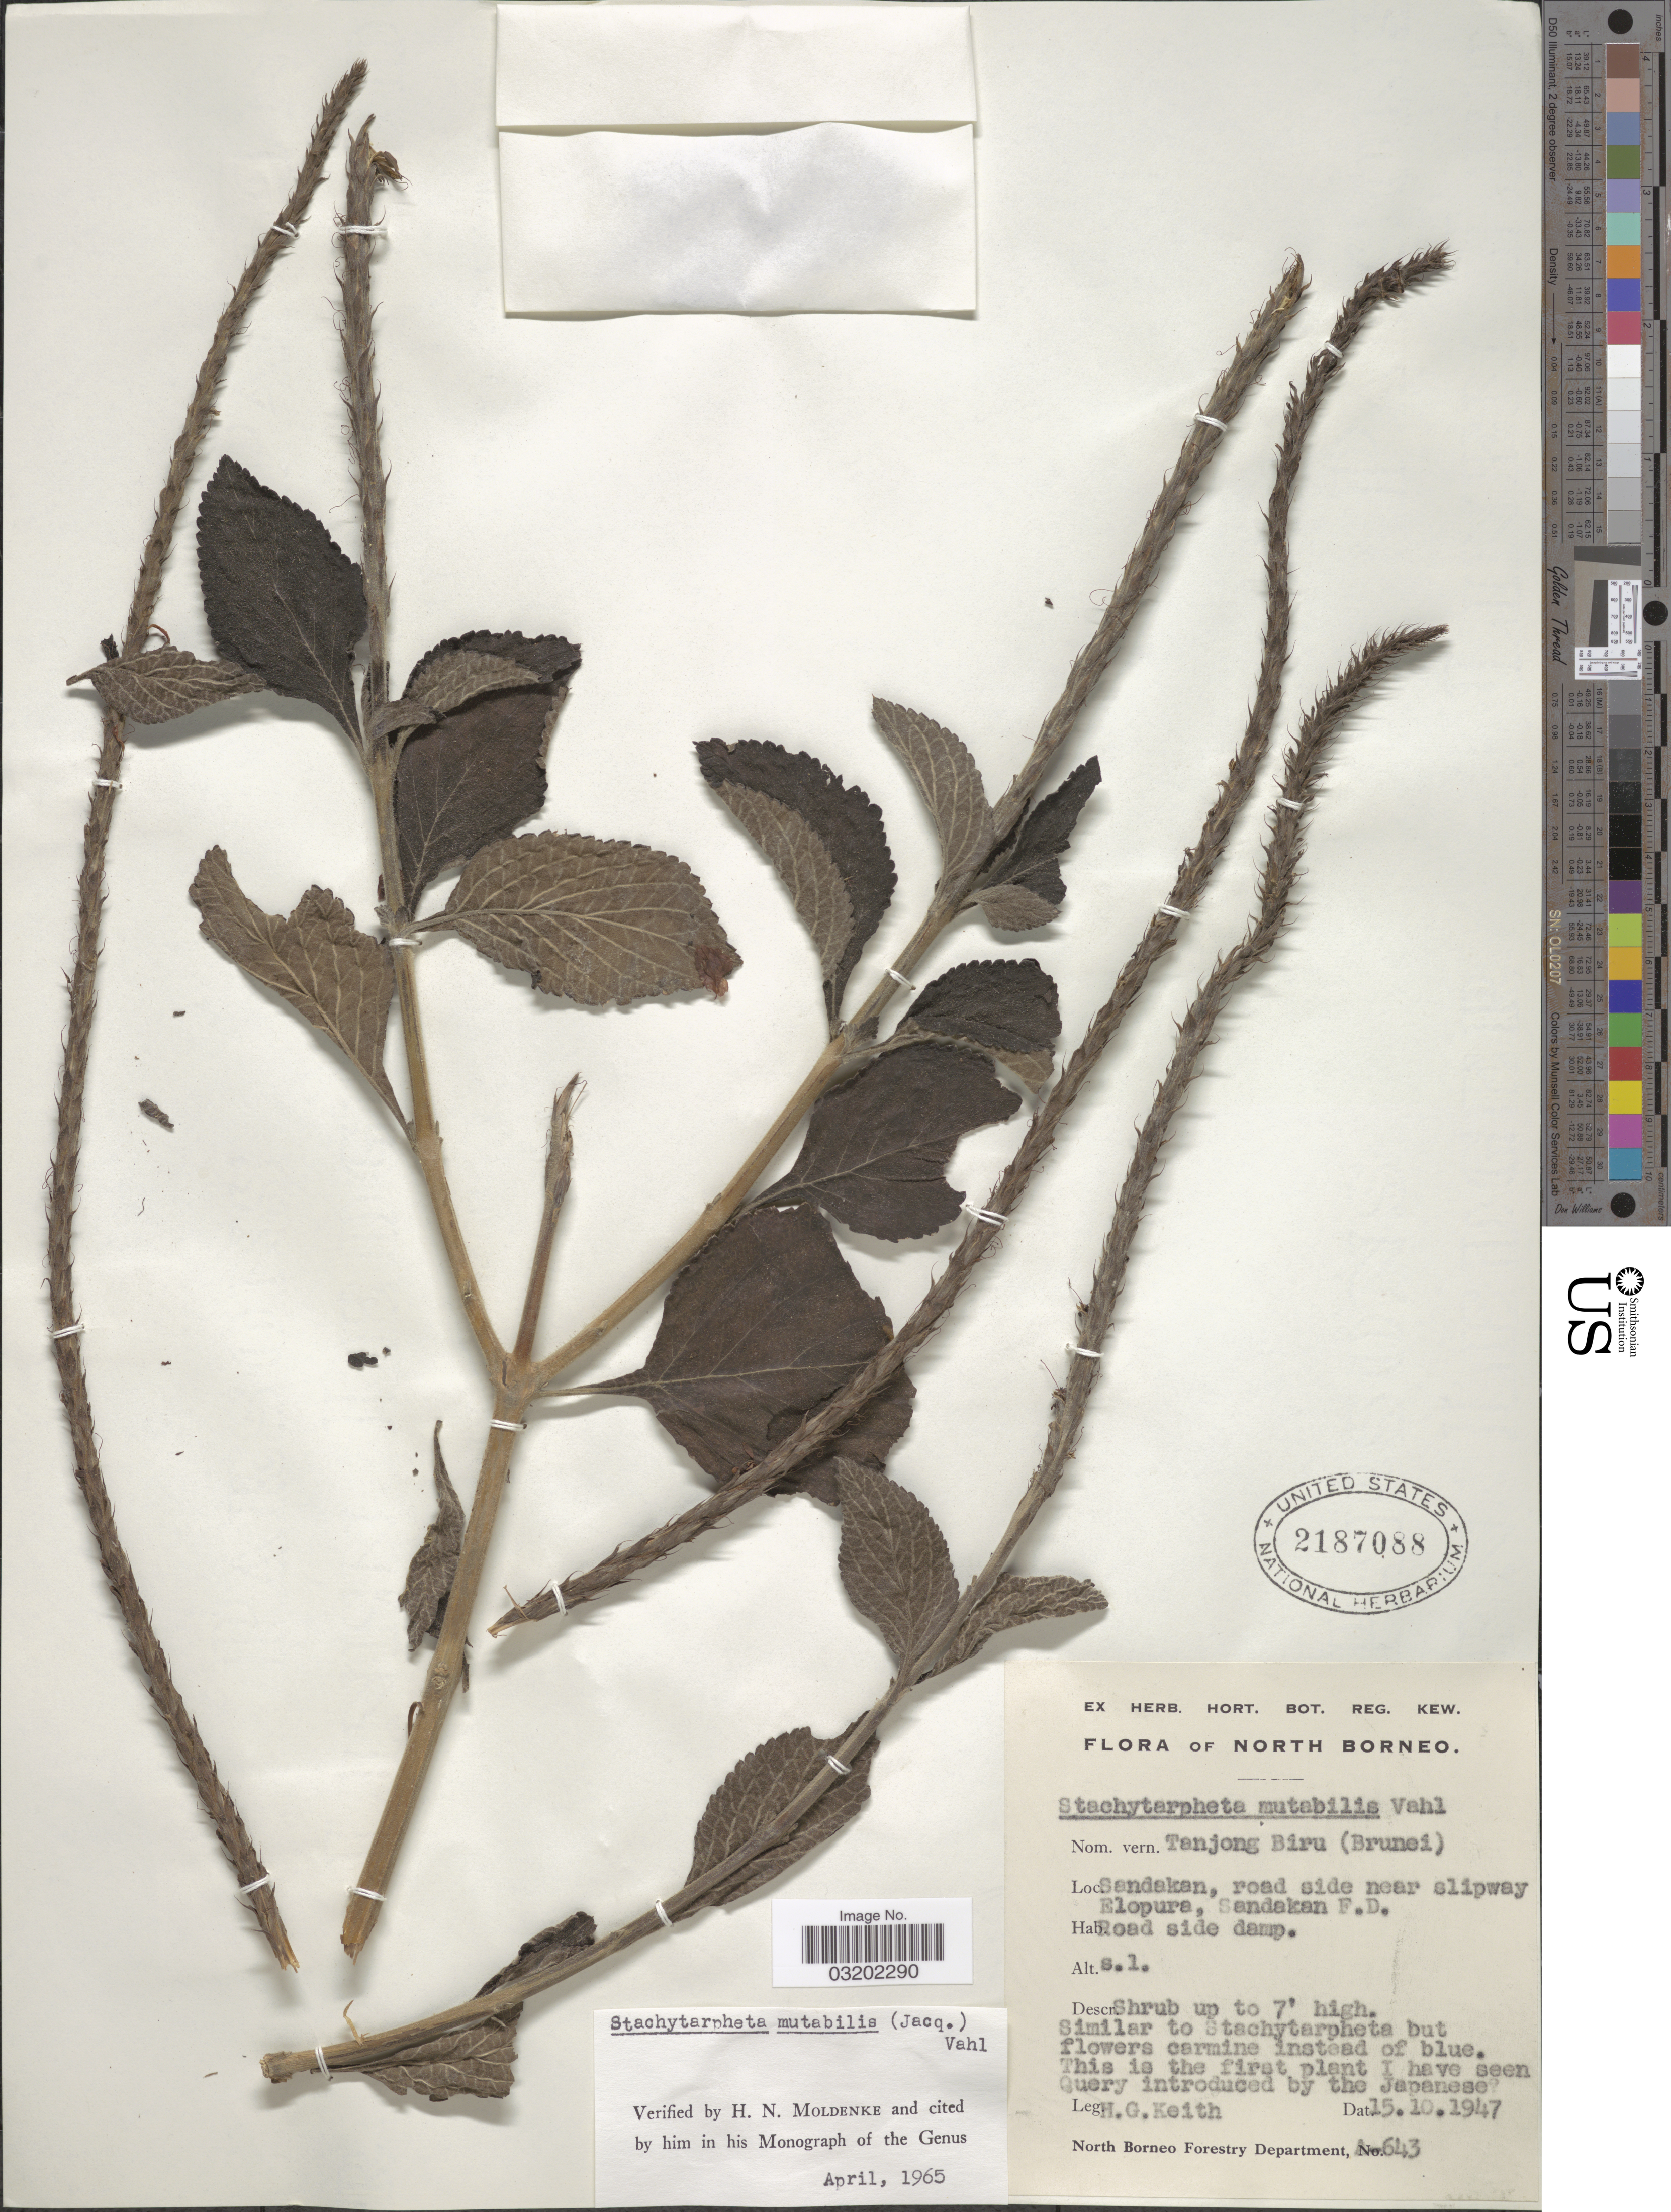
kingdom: Plantae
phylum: Tracheophyta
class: Magnoliopsida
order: Lamiales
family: Verbenaceae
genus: Stachytarpheta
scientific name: Stachytarpheta mutabilis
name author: (Jacq.) Vahl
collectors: H. Keith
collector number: A-643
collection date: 1947-10-15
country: Malaysia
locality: North Borneo. Sandakan, road side near slipway Elopura, Sandakan F.D.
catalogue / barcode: US 2187088